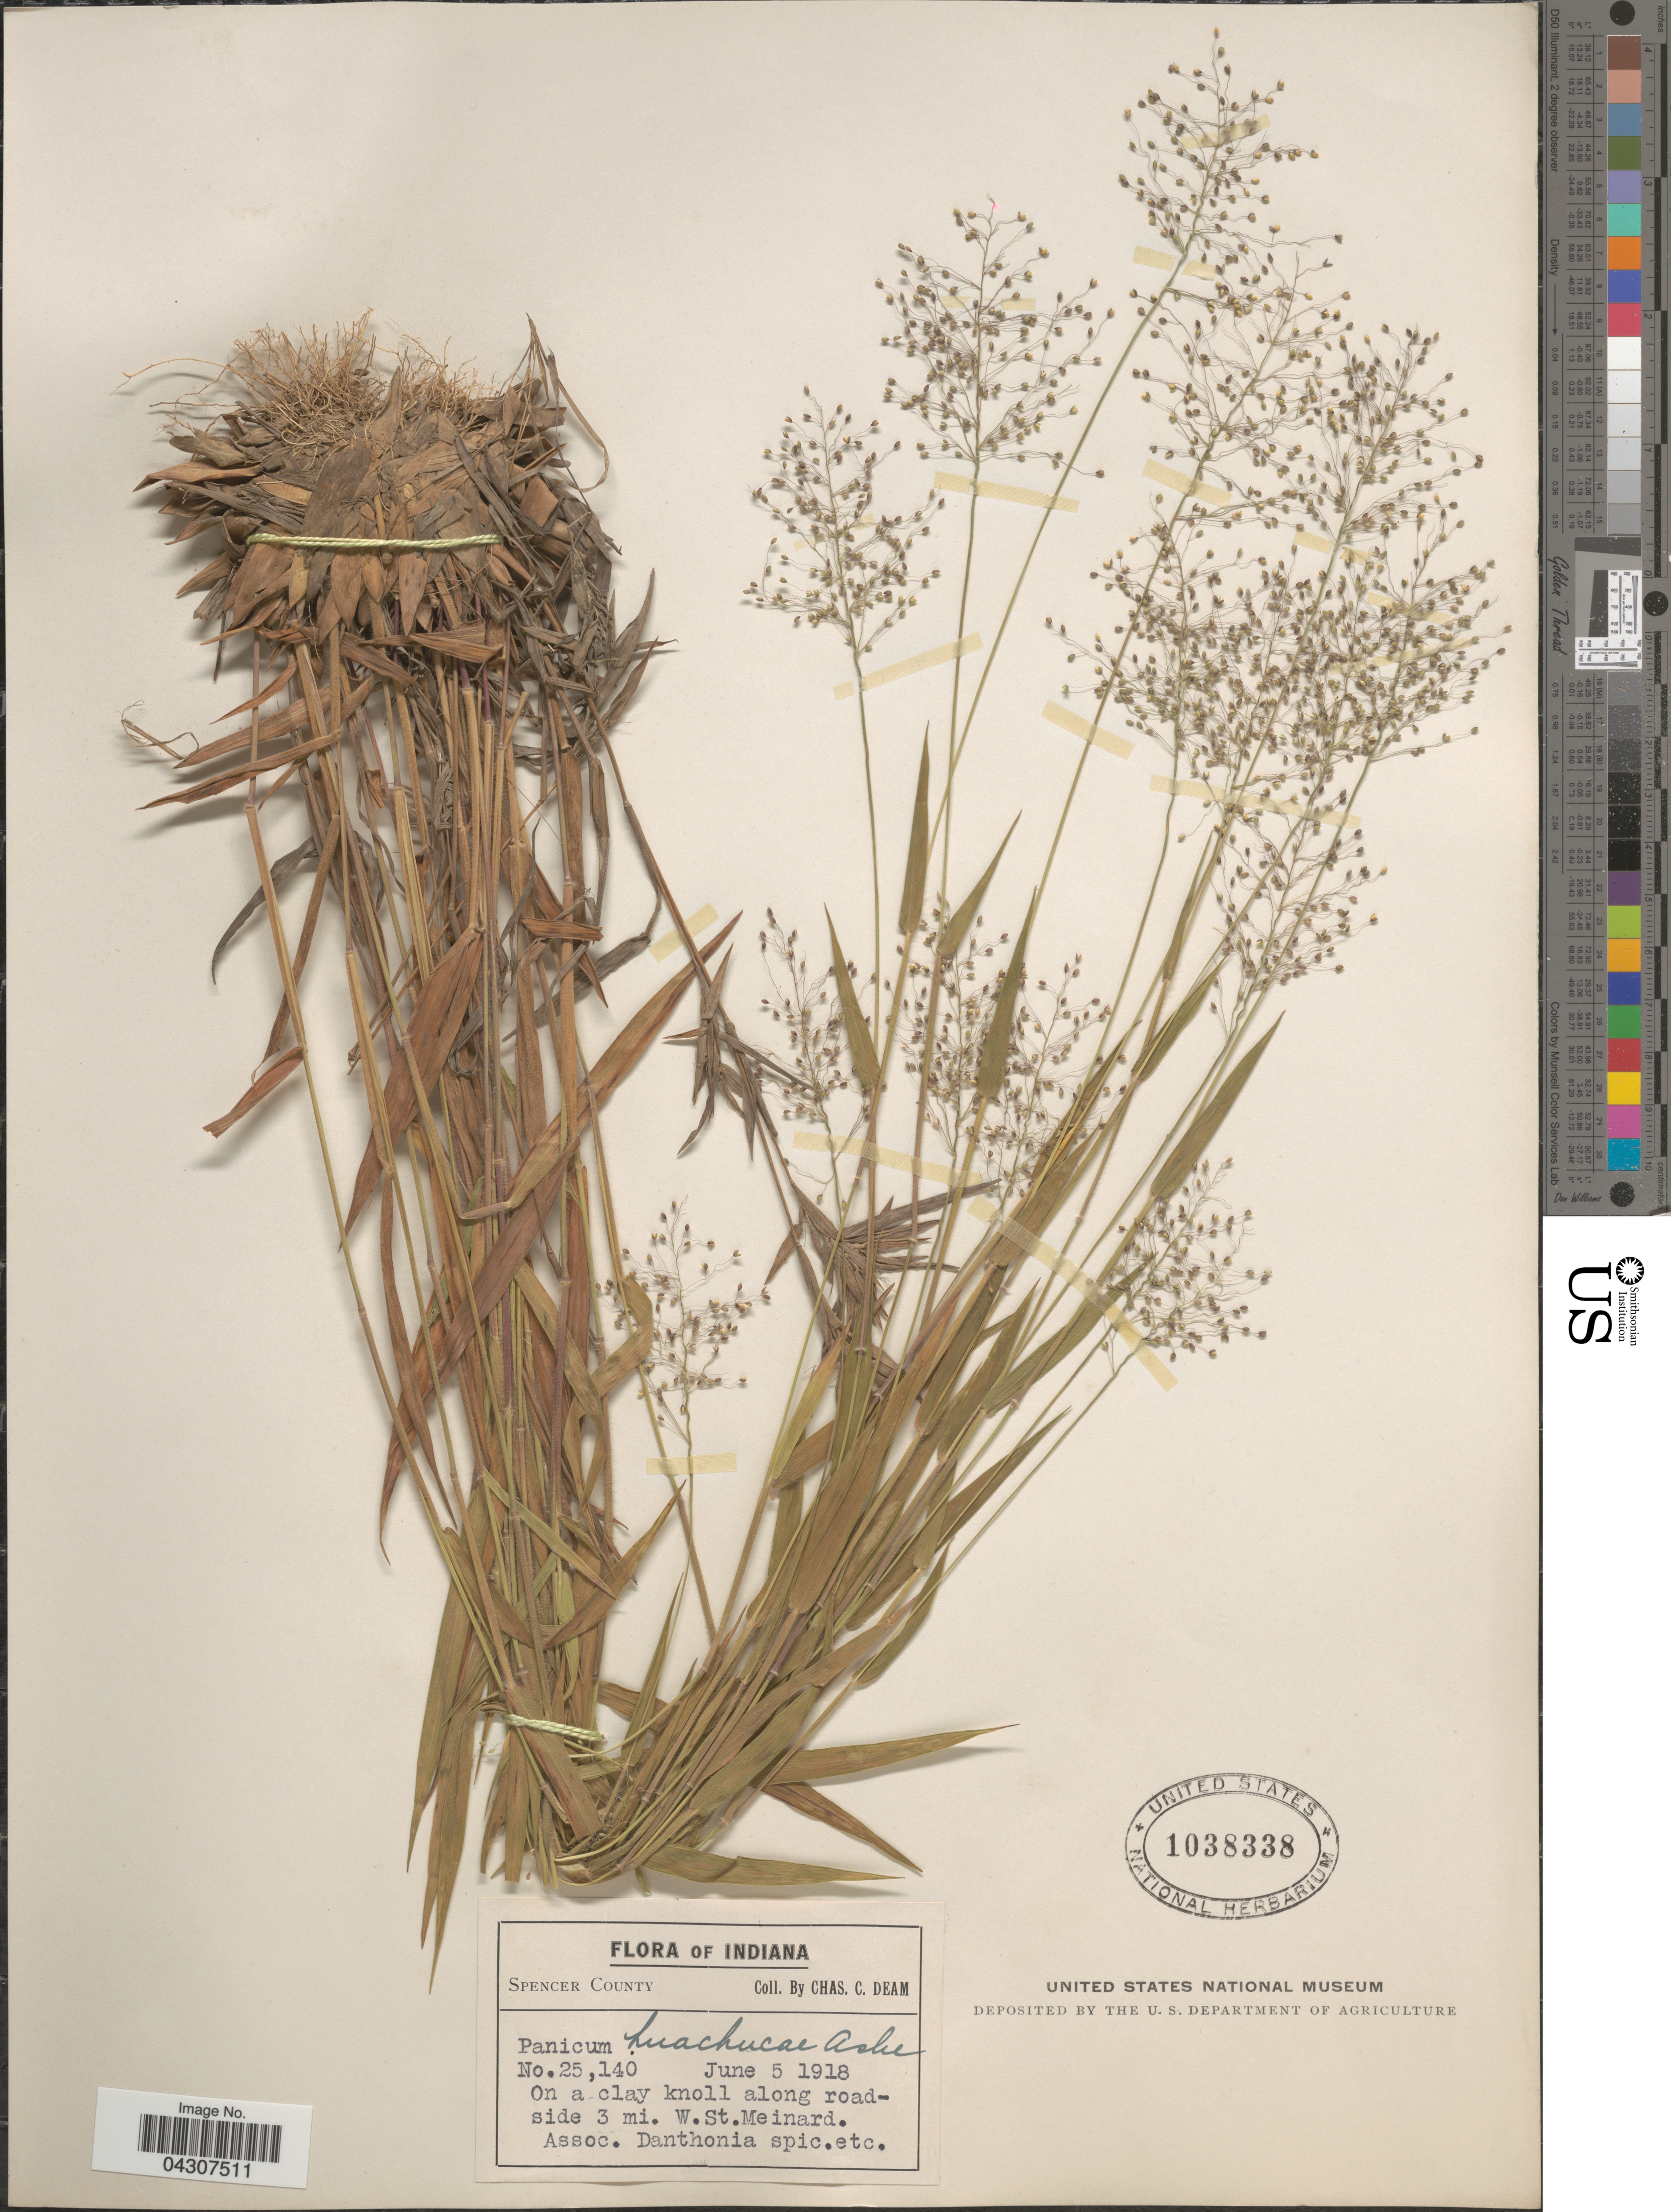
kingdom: Plantae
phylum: Tracheophyta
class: Liliopsida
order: Poales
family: Poaceae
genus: Dichanthelium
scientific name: Dichanthelium acuminatum var. acuminatum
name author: (Sw.) Gould & C.A. Clark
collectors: C. C. Deam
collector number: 25140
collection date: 1918-06-05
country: United States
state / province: Indiana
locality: Spencer County. On a clay knoll along roadside 3 mi. W. St. Meinard.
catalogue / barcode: US 1038338